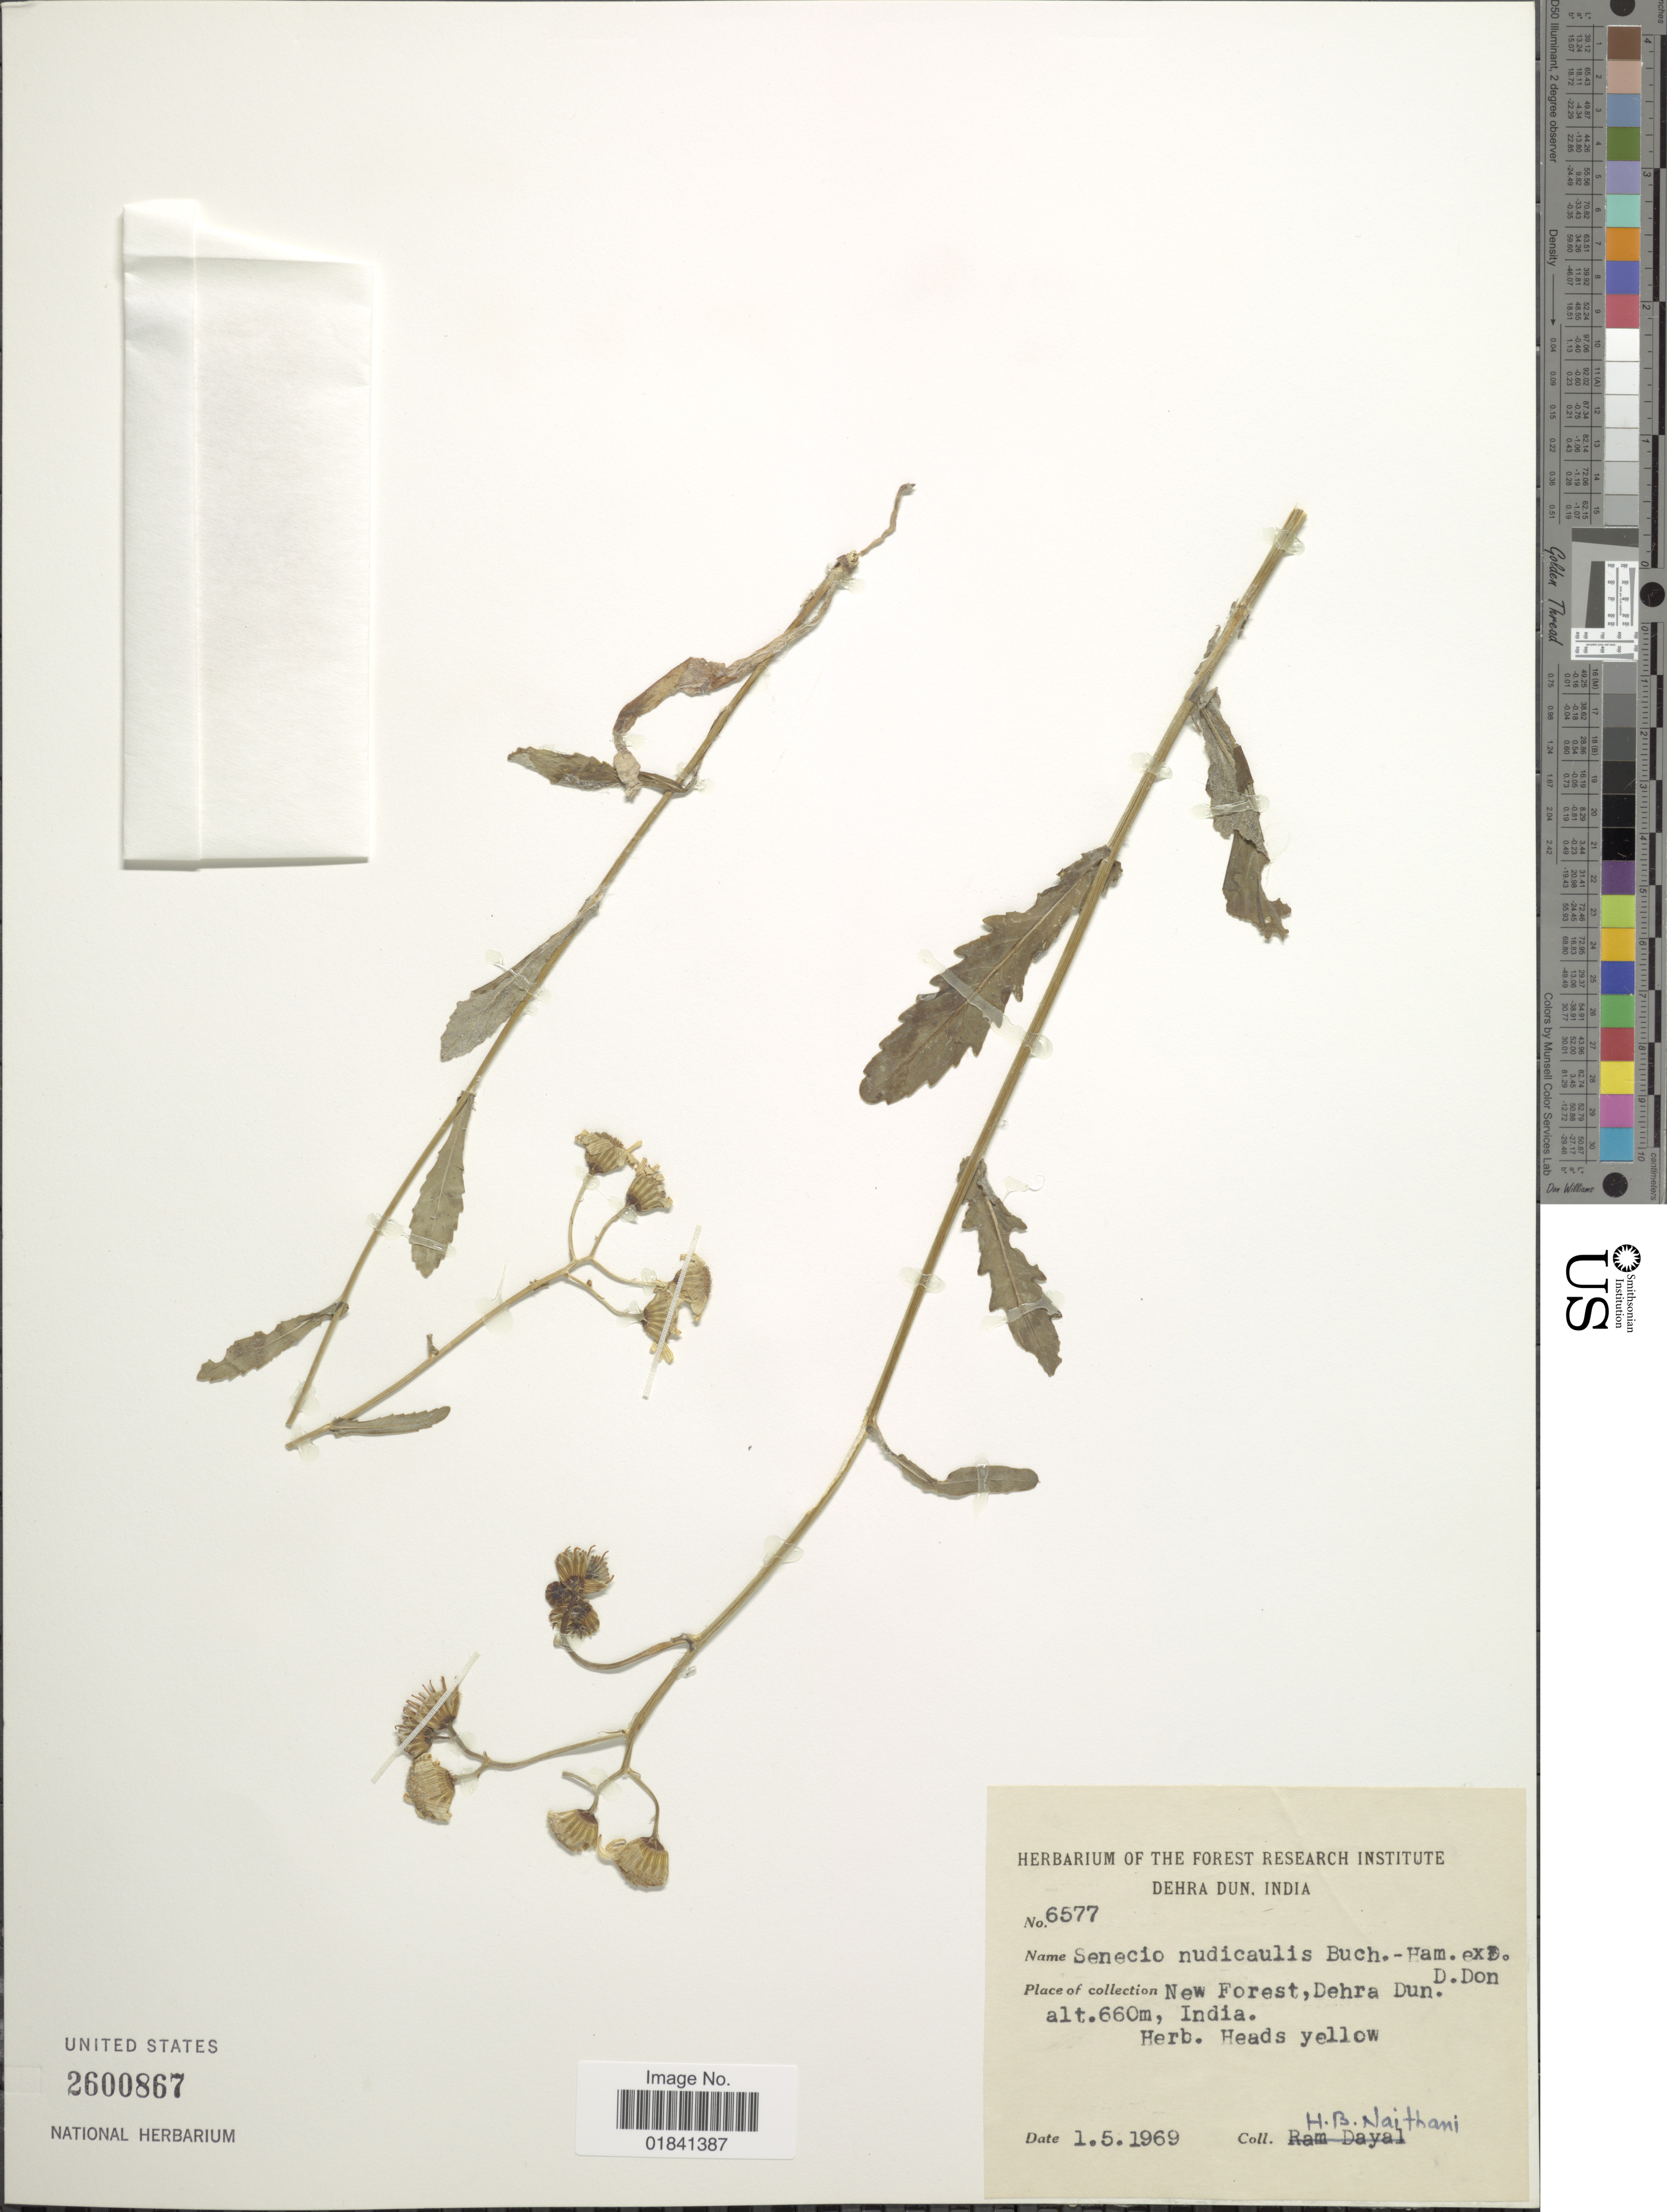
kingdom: Plantae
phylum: Tracheophyta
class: Magnoliopsida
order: Asterales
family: Asteraceae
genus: Senecio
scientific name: Senecio nudicaulis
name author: Buch.-Ham. ex D. Don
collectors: H. Naithani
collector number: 6577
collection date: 1969-05-01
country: India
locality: New Forest, Dehra Dun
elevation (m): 660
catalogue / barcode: US 2600867